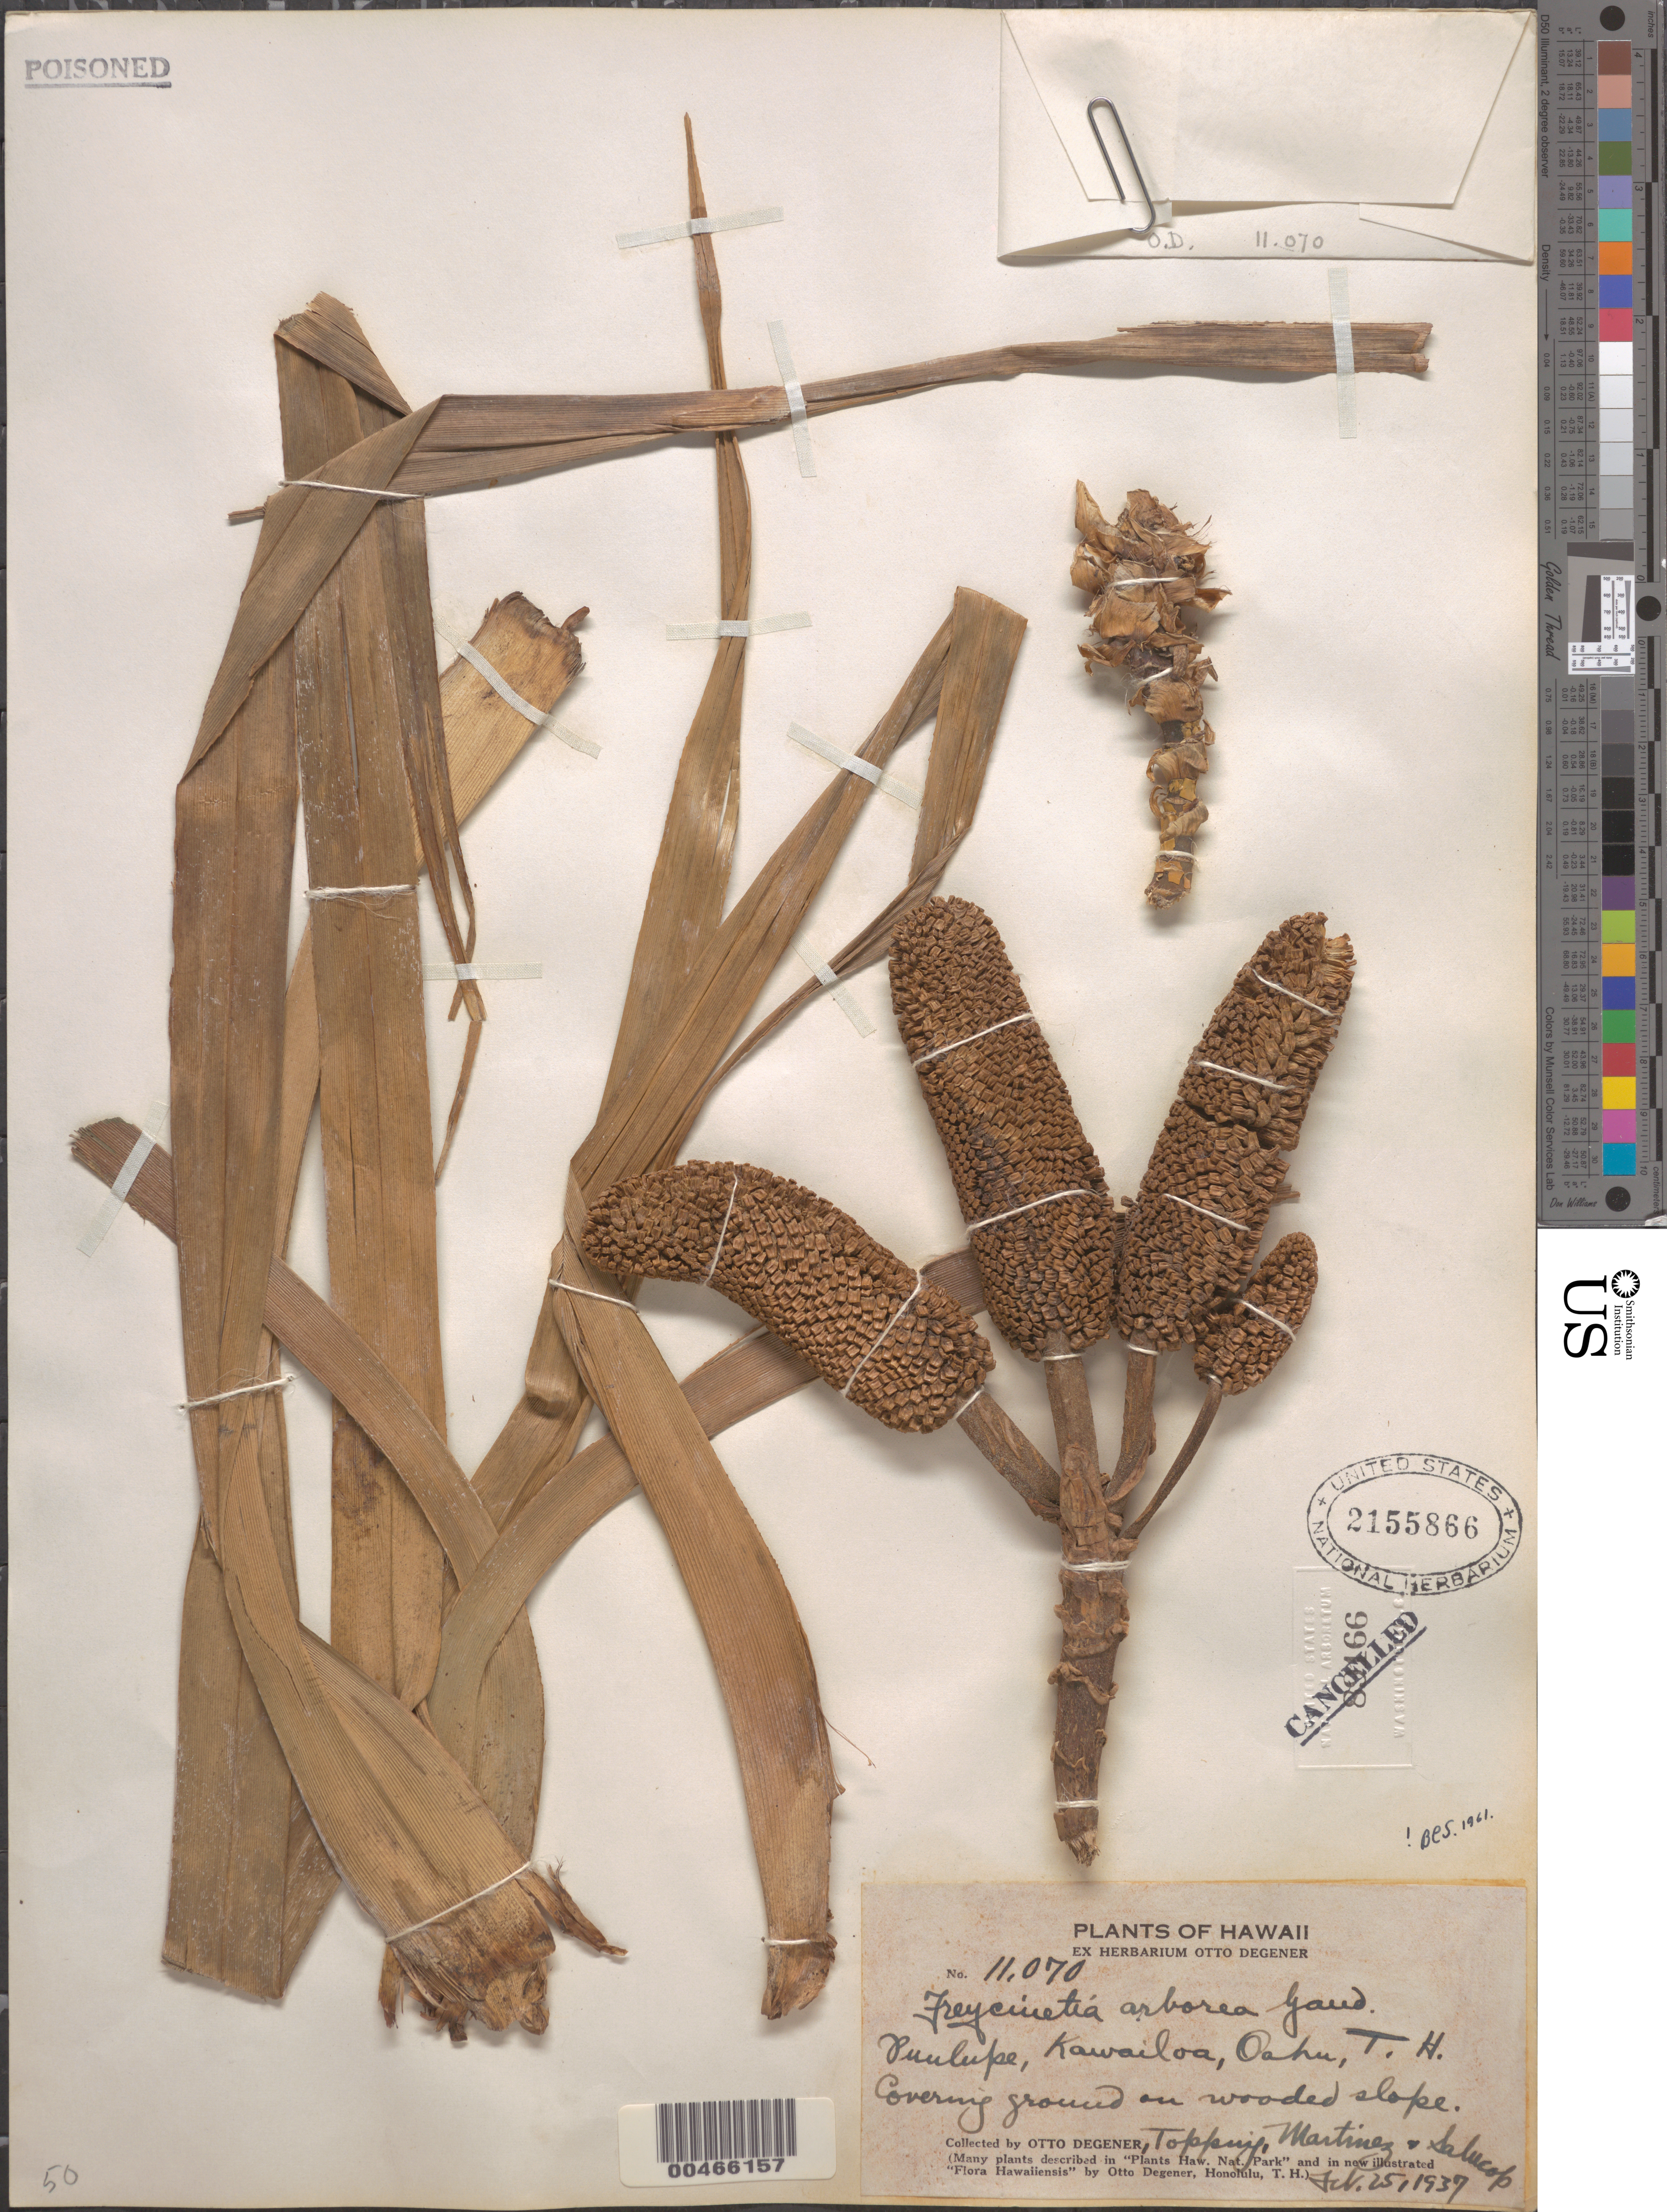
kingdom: Plantae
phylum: Tracheophyta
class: Liliopsida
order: Pandanales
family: Pandanaceae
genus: Freycinetia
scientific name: Freycinetia arborea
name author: Gaudich.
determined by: Stone, Benjamin C.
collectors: O. Degener, D. L. Topping, -- Martinez & -- Salucop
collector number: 11070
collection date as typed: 25 Feb 1937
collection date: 1937-02-25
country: United States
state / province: Hawaii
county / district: Honolulu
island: Oahu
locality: Puulupe, Kawailoa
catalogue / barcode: US 2155866